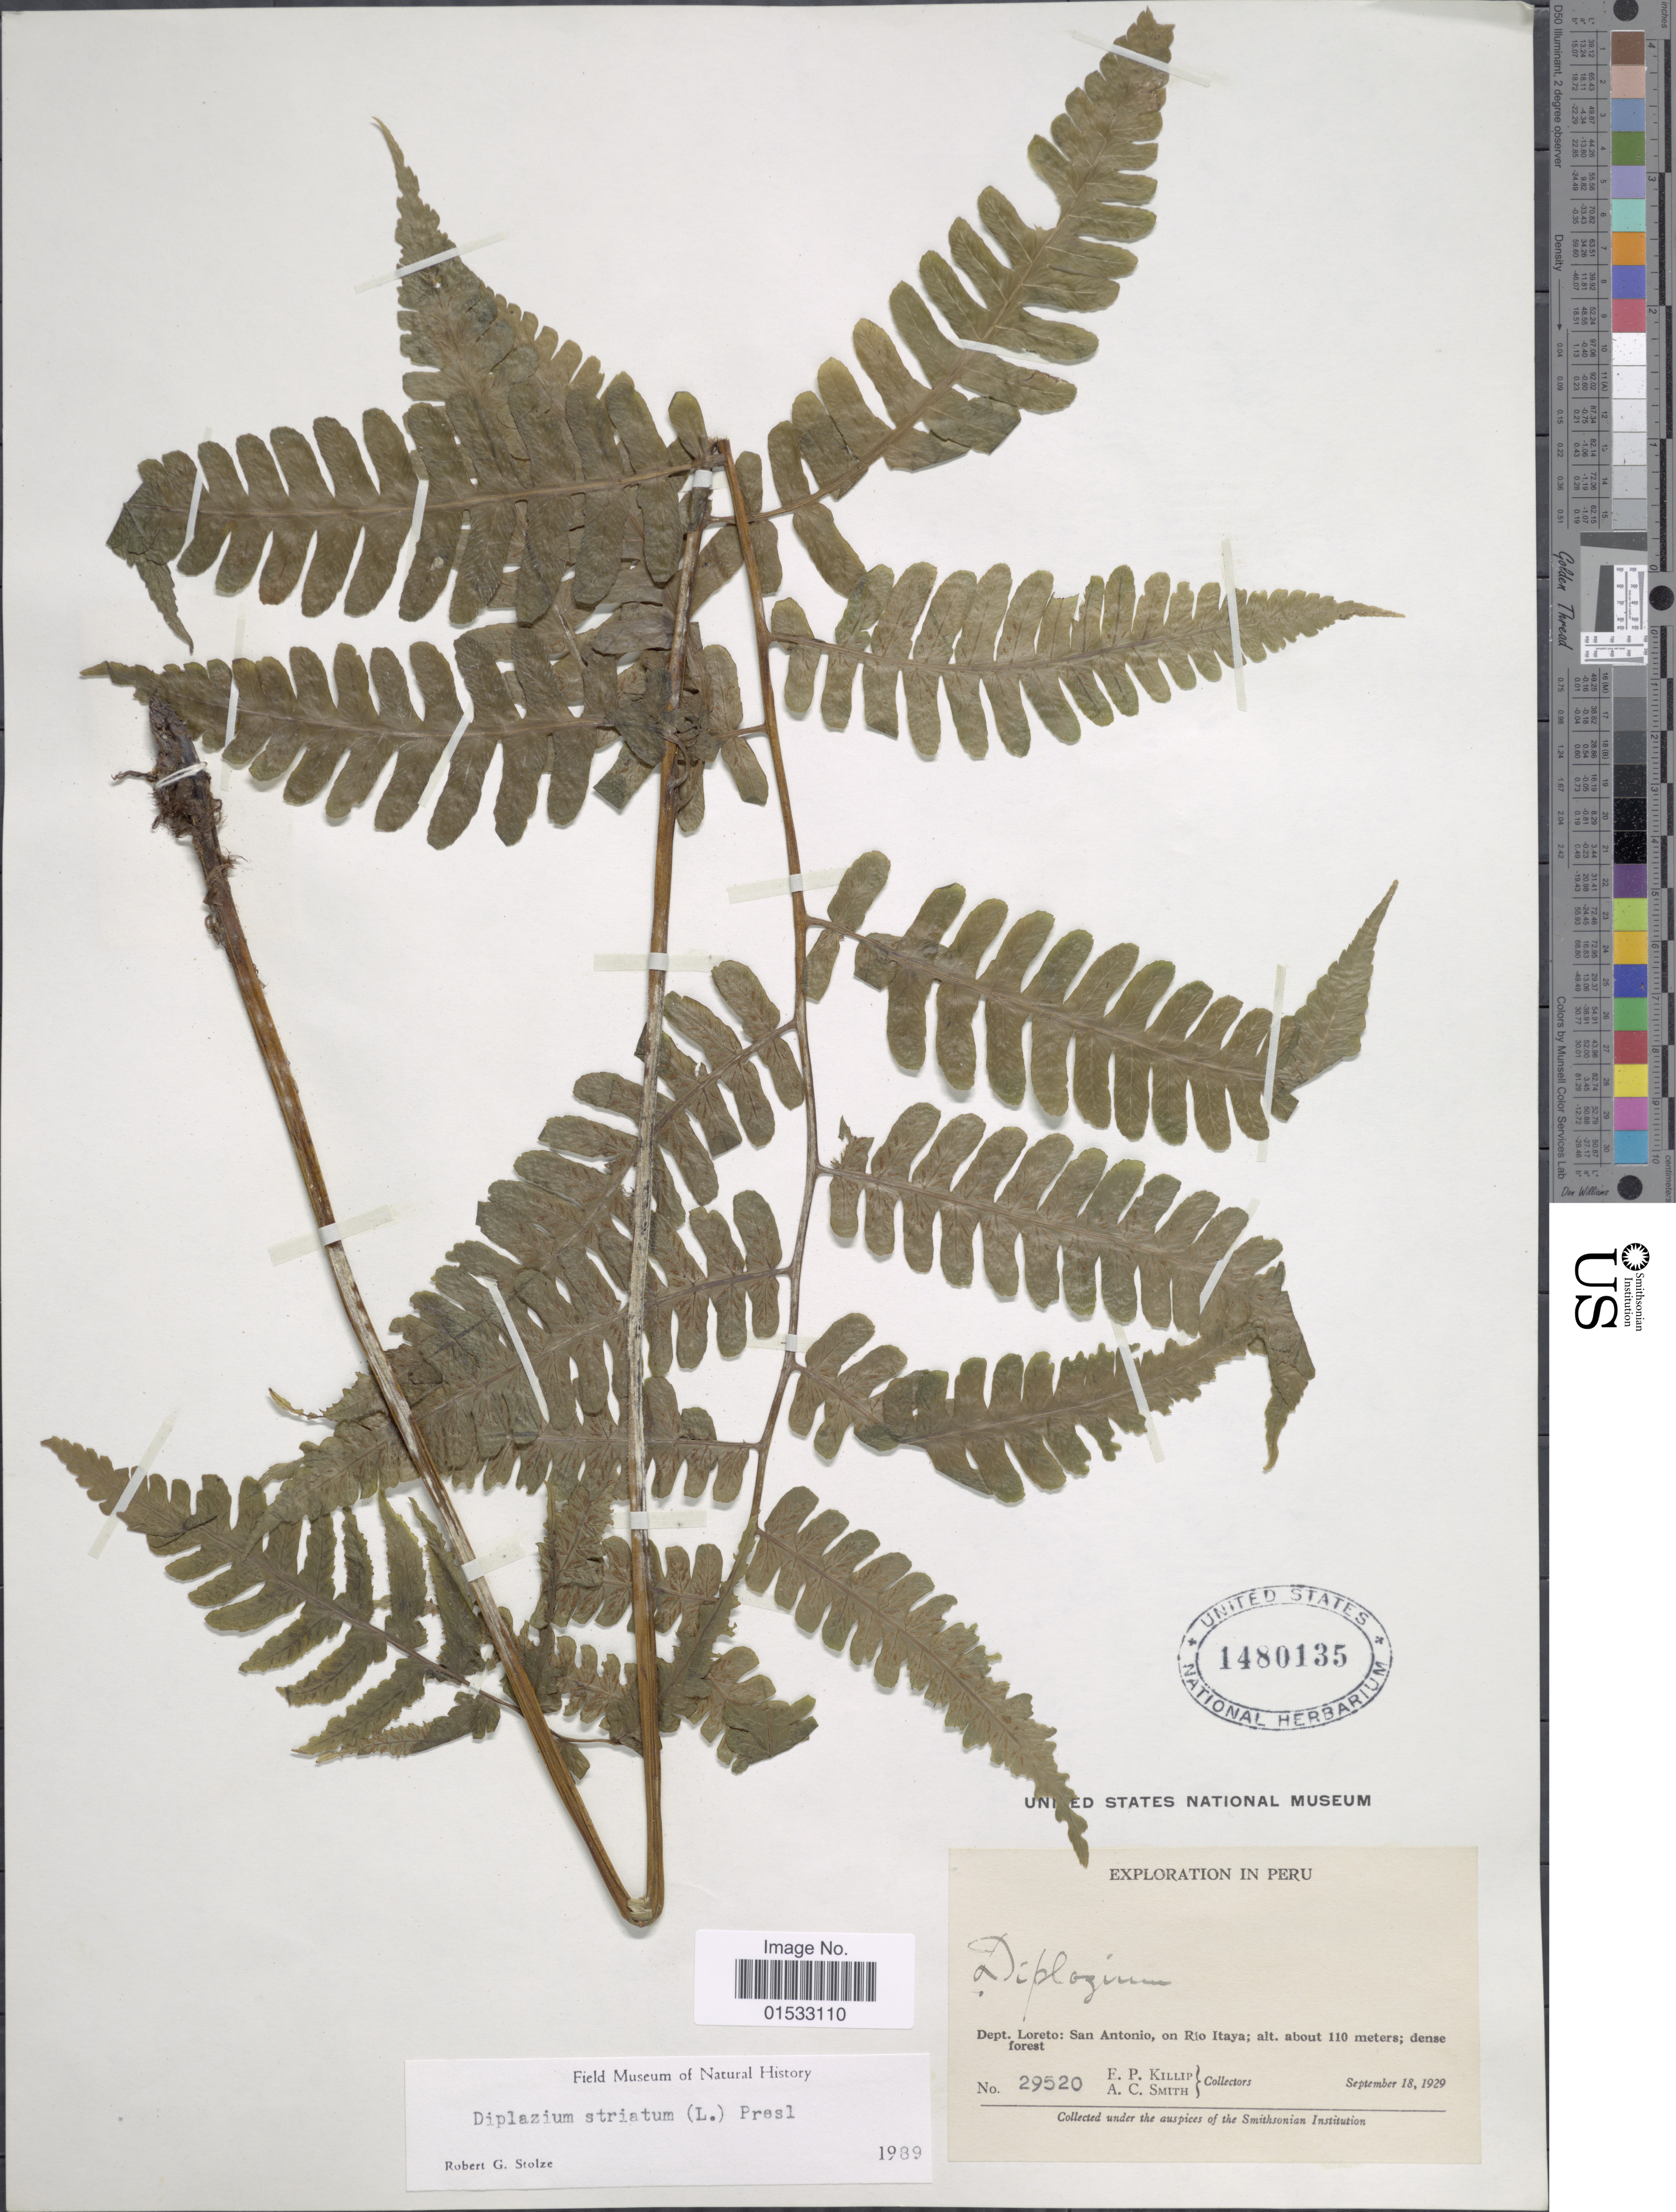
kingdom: Plantae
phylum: Tracheophyta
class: Polypodiopsida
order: Polypodiales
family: Athyriaceae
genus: Diplazium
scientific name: Diplazium striatum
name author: (L.) C. Presl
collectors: E. P. Killip & A. C. Smith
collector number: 29520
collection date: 1929-09-18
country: Peru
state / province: Loreto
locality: San Antonio, on Río Itaya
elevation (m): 110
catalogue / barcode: US 1480135